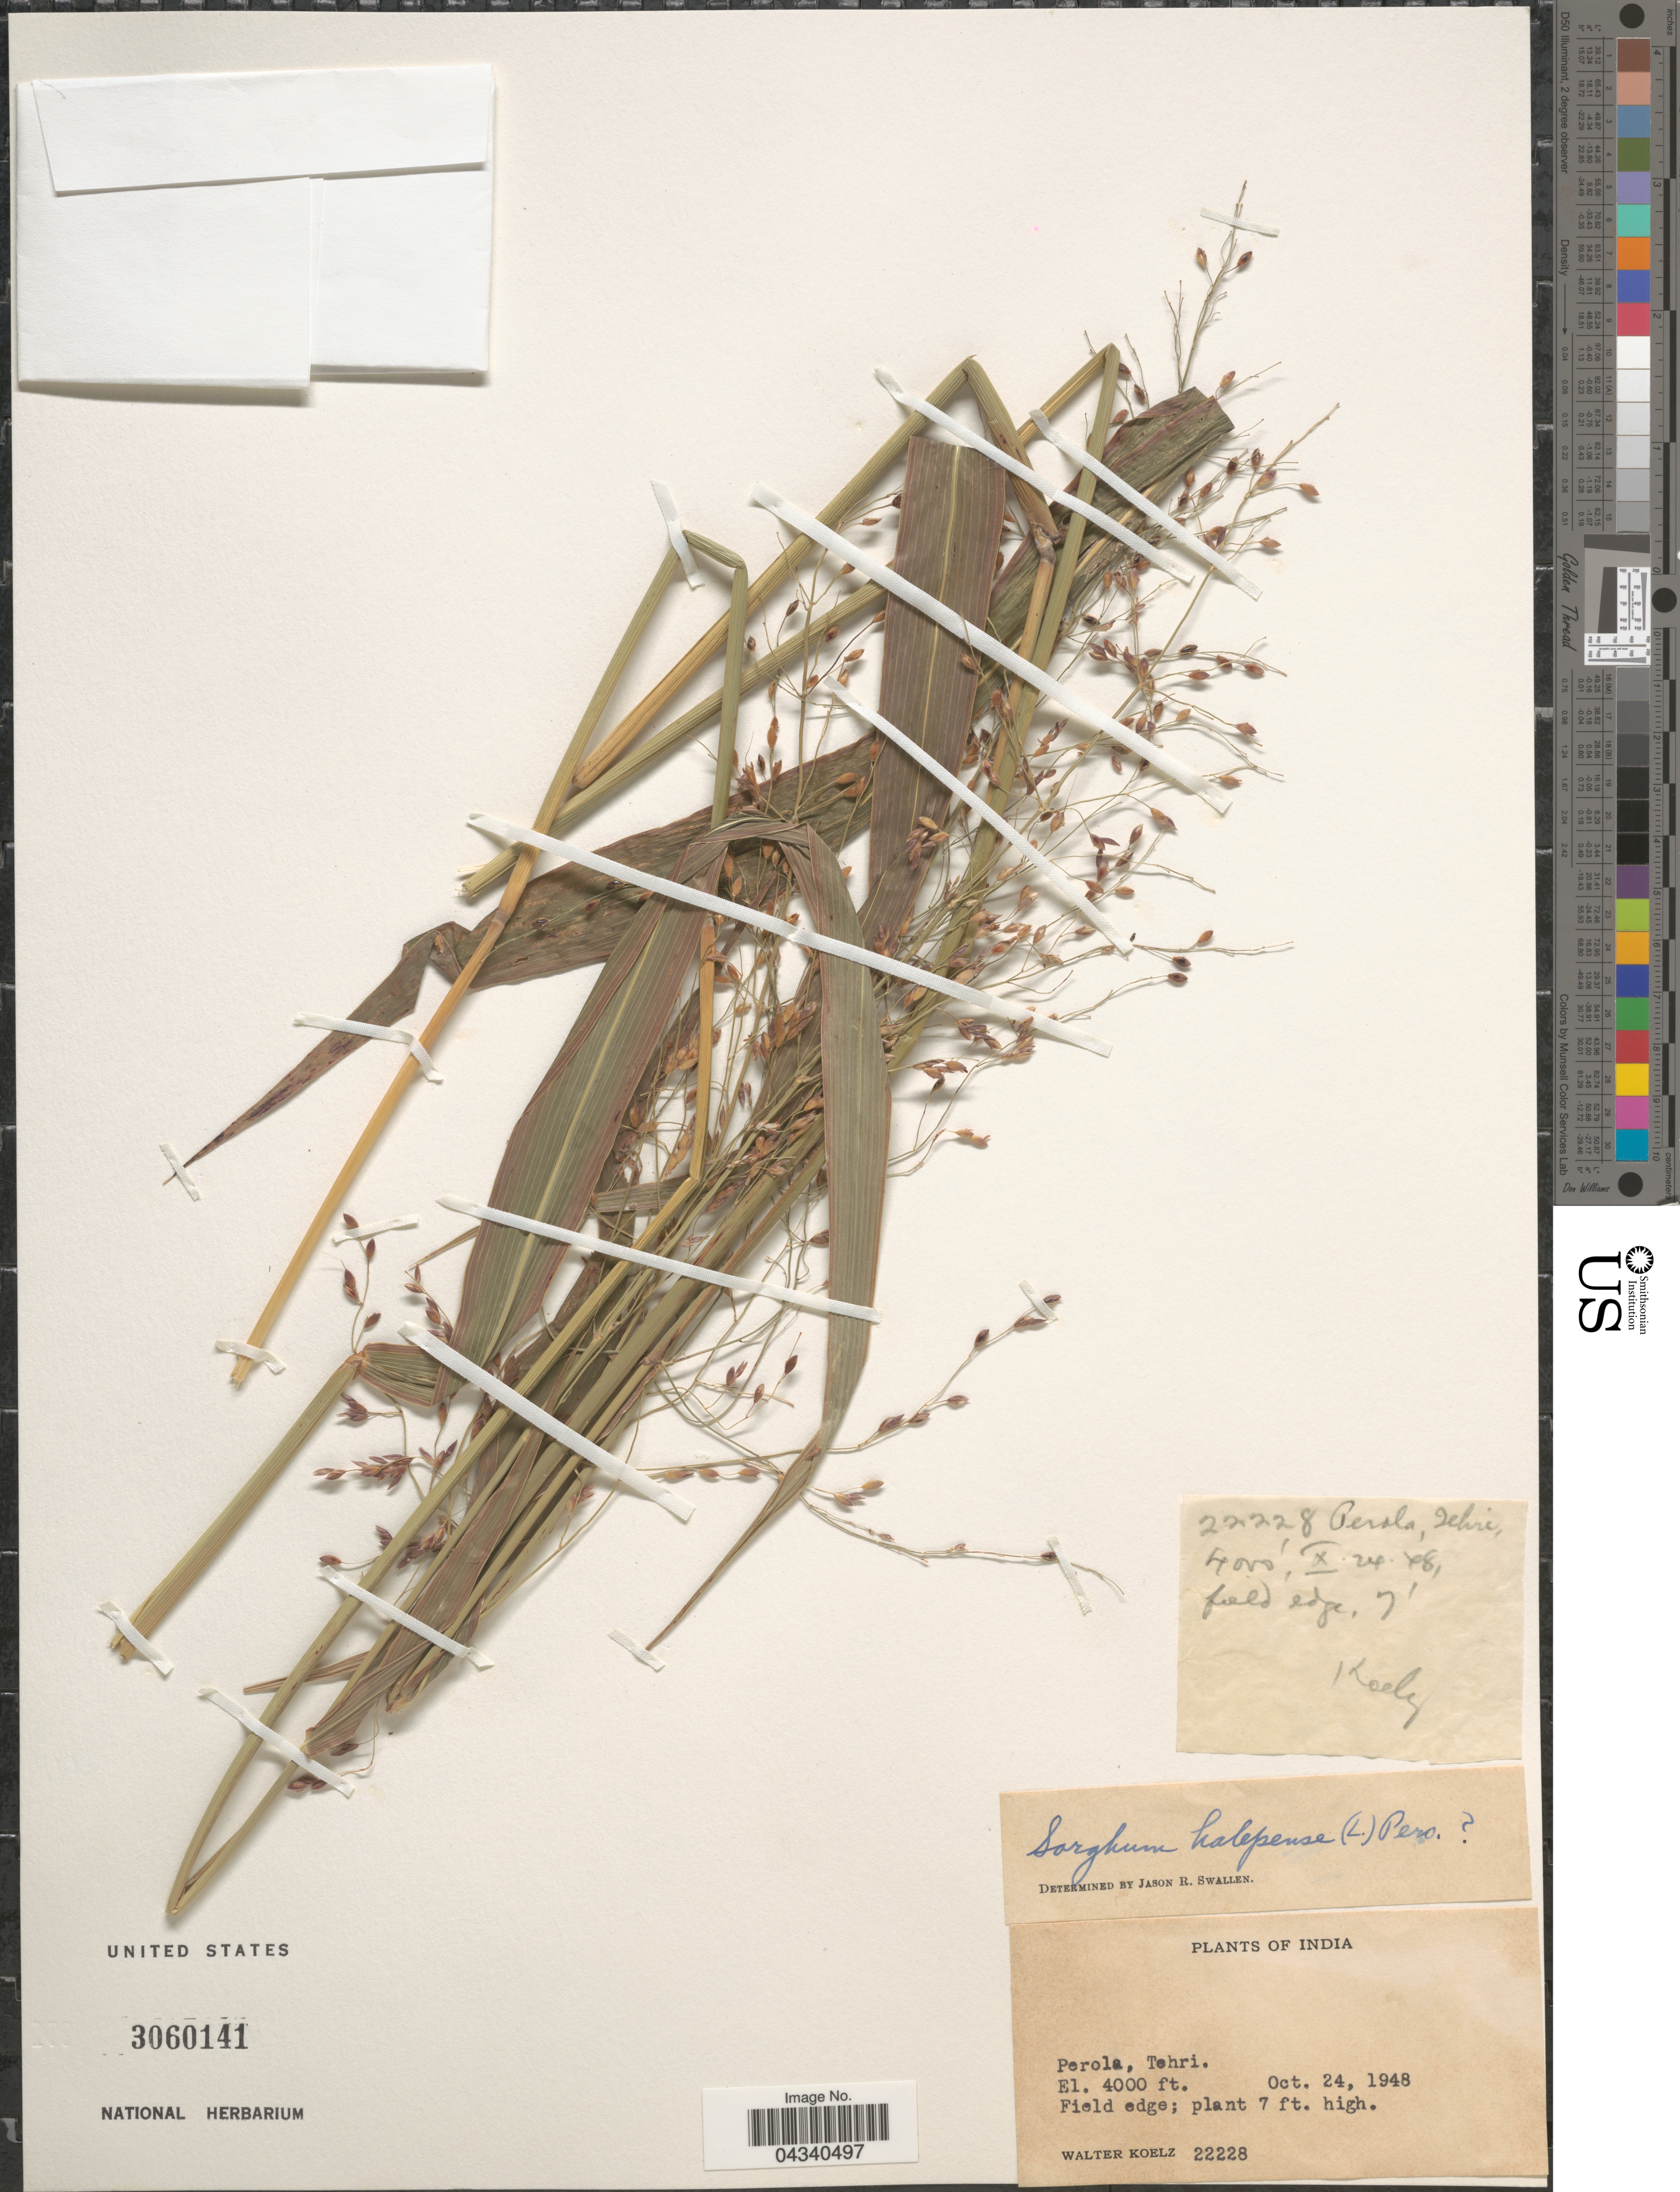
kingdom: Plantae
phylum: Tracheophyta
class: Liliopsida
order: Poales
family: Poaceae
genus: Sorghum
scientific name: Sorghum halepense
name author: (L.) Pers.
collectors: W. N. Koelz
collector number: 22228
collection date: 1948-10-24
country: India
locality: Perola, Tehri.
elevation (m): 1219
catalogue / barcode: US 3060141